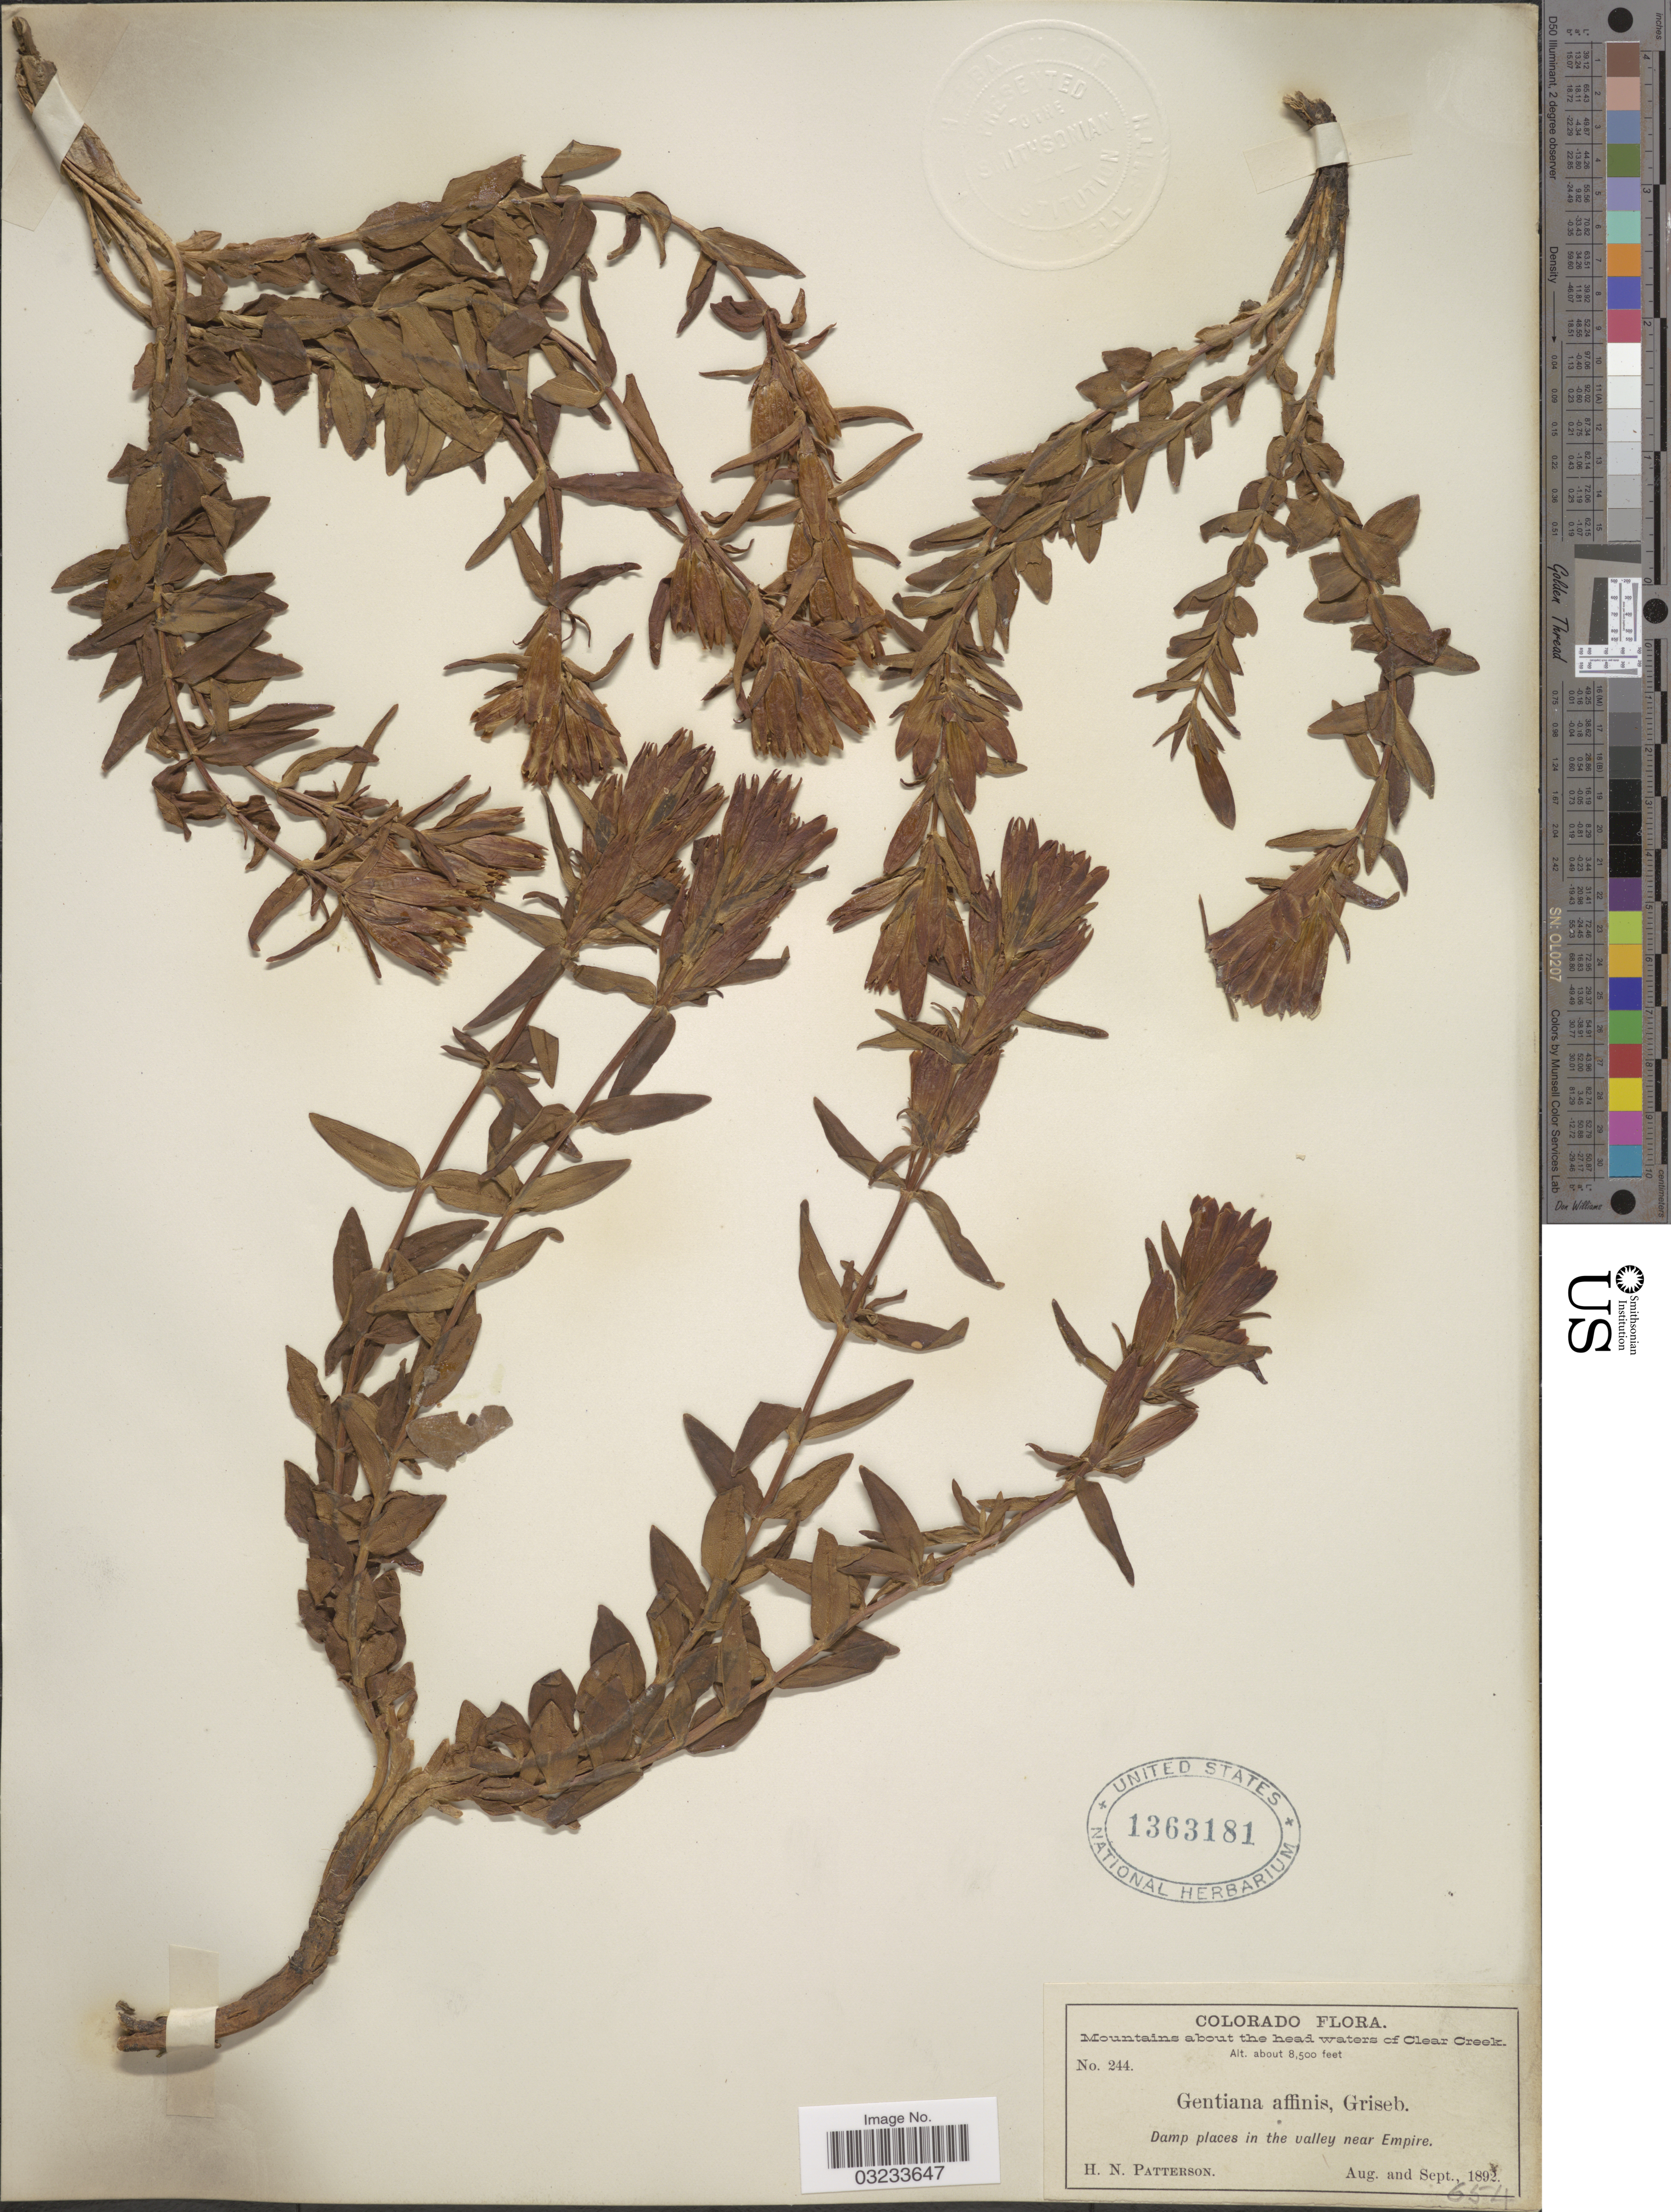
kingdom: Plantae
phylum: Tracheophyta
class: Magnoliopsida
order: Gentianales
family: Gentianaceae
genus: Gentiana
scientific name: Gentiana affinis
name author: Griseb.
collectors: H. N. Patterson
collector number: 244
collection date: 1892-08/1892-09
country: United States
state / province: Colorado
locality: Mountains about the headwaters of Clear Creek. Damp places in the valley near Empire.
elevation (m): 2591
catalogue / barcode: US 1363181